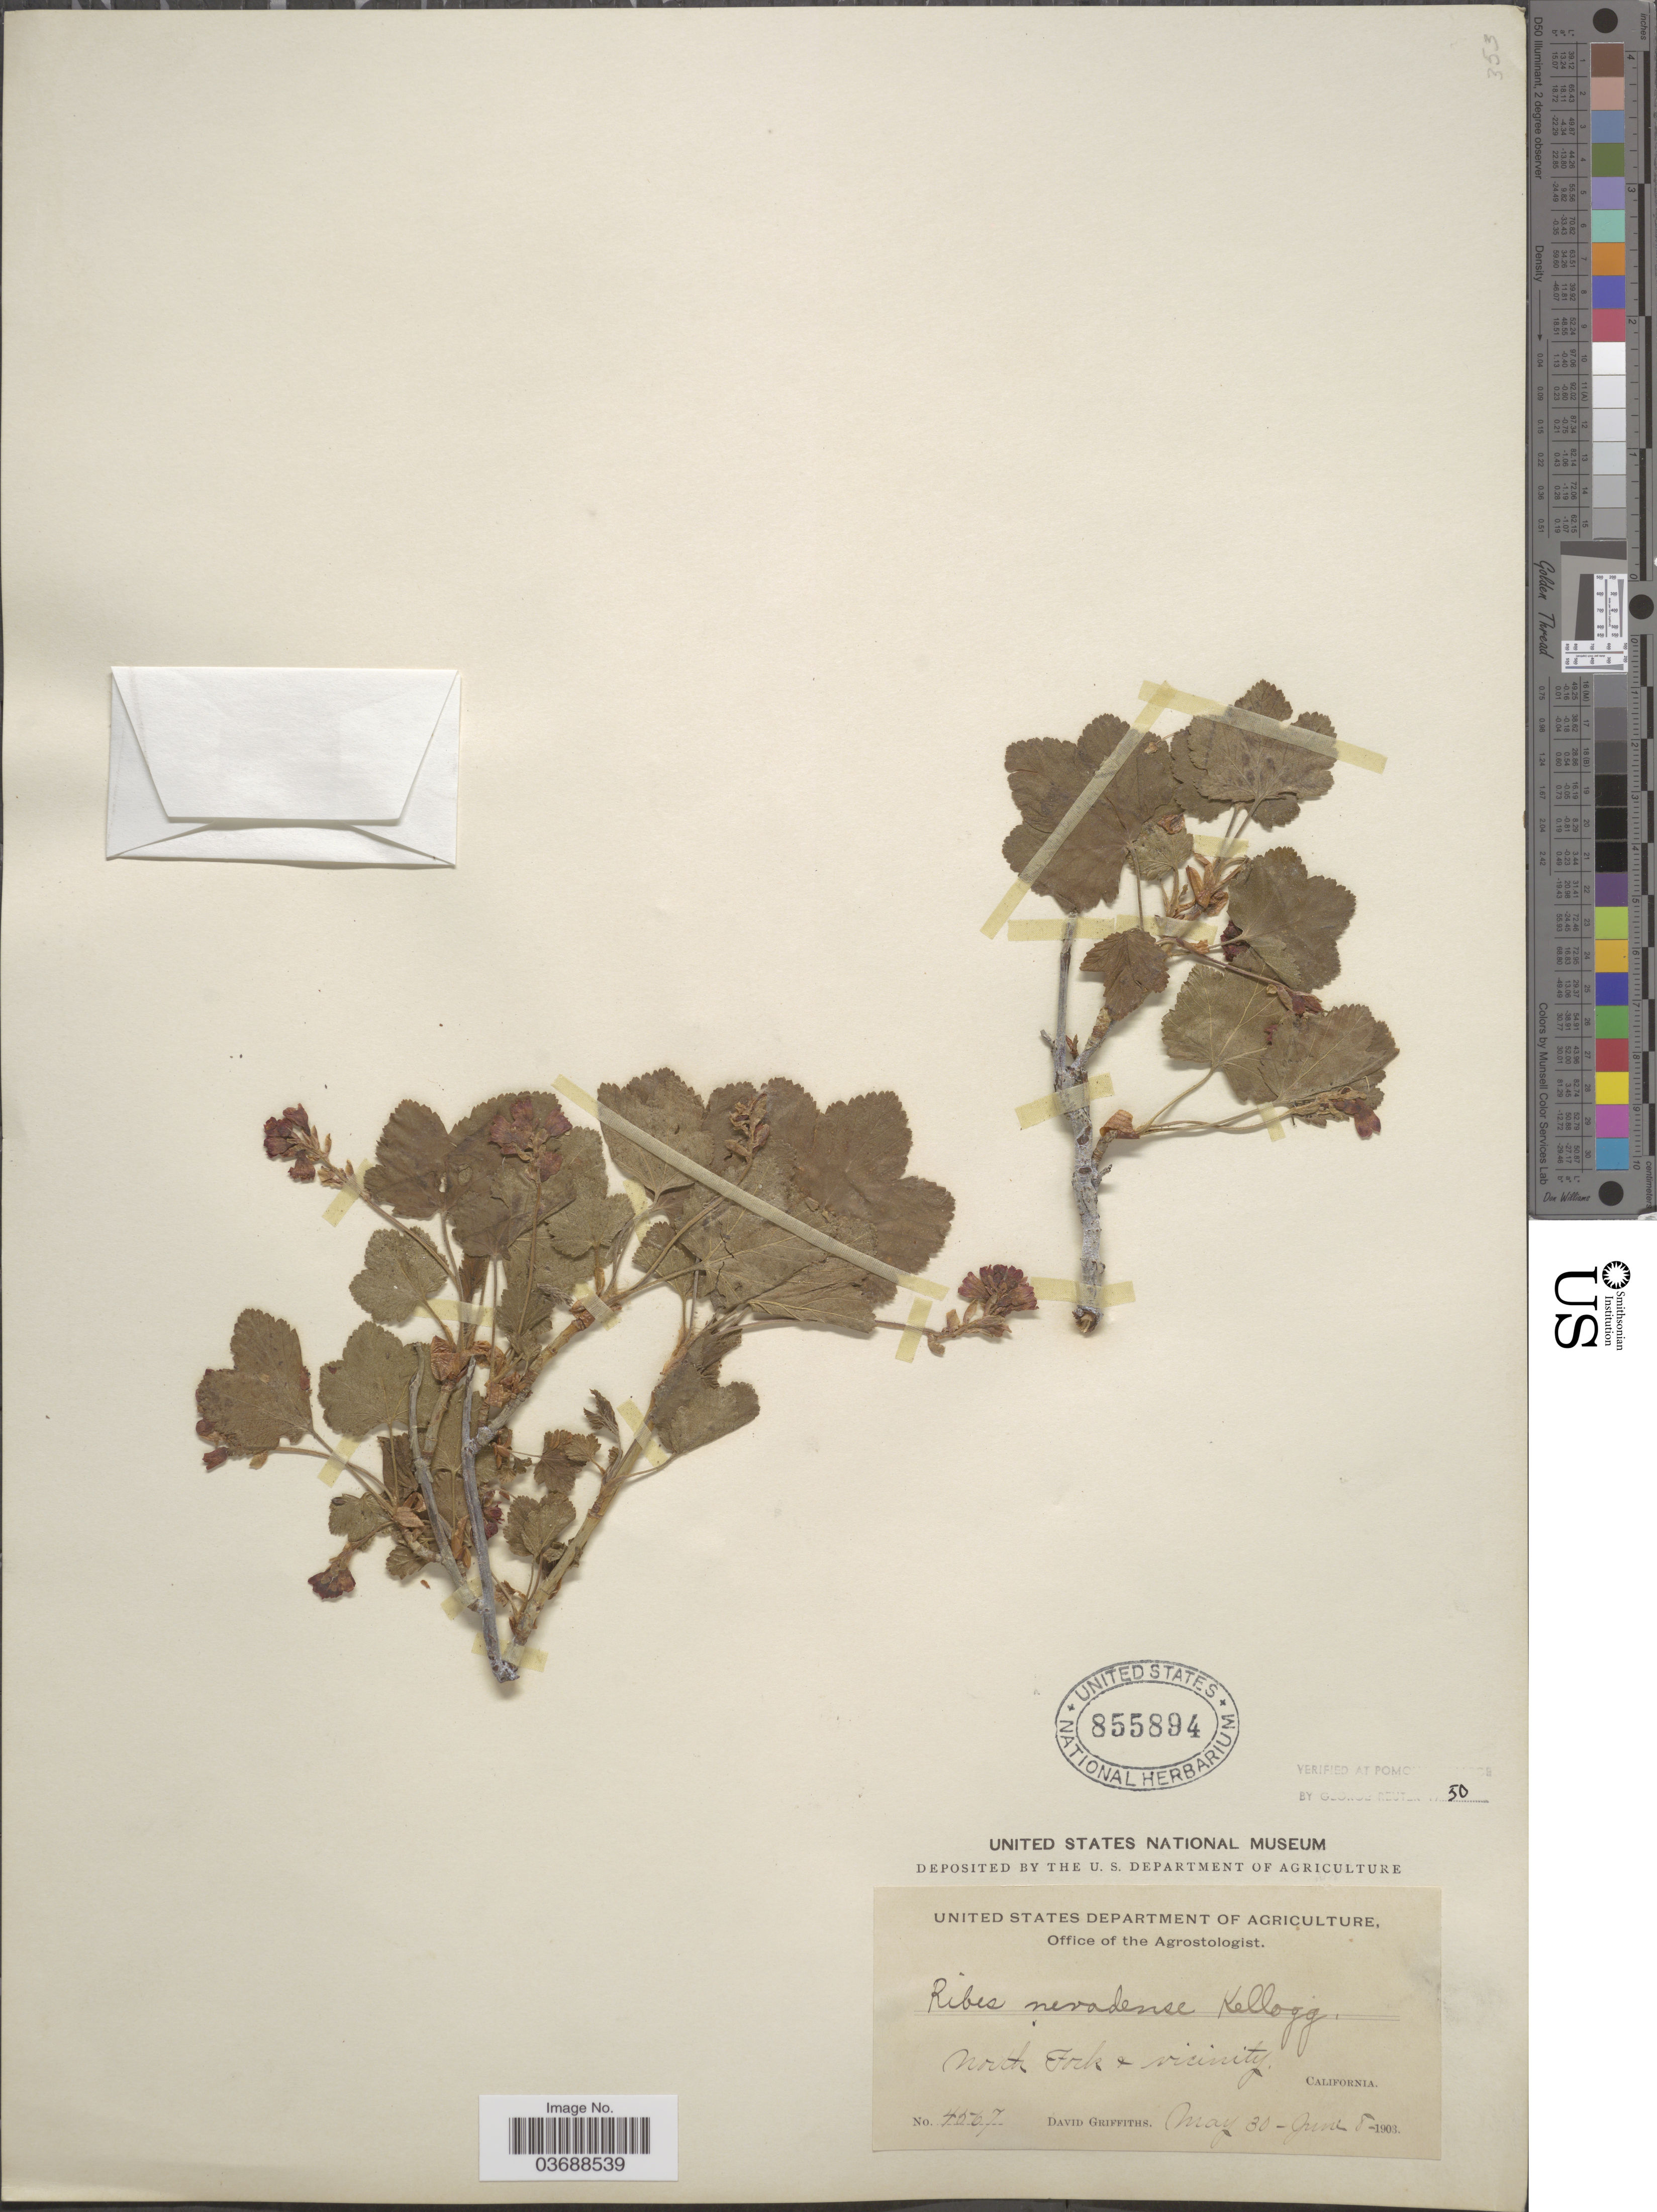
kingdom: Plantae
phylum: Tracheophyta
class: Magnoliopsida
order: Saxifragales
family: Grossulariaceae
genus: Ribes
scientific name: Ribes nevadense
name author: Kellogg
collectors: D. Griffiths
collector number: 4567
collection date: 1903-05-30/1903-06-08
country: United States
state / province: California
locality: North Fork & vicinity.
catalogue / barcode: US 855894